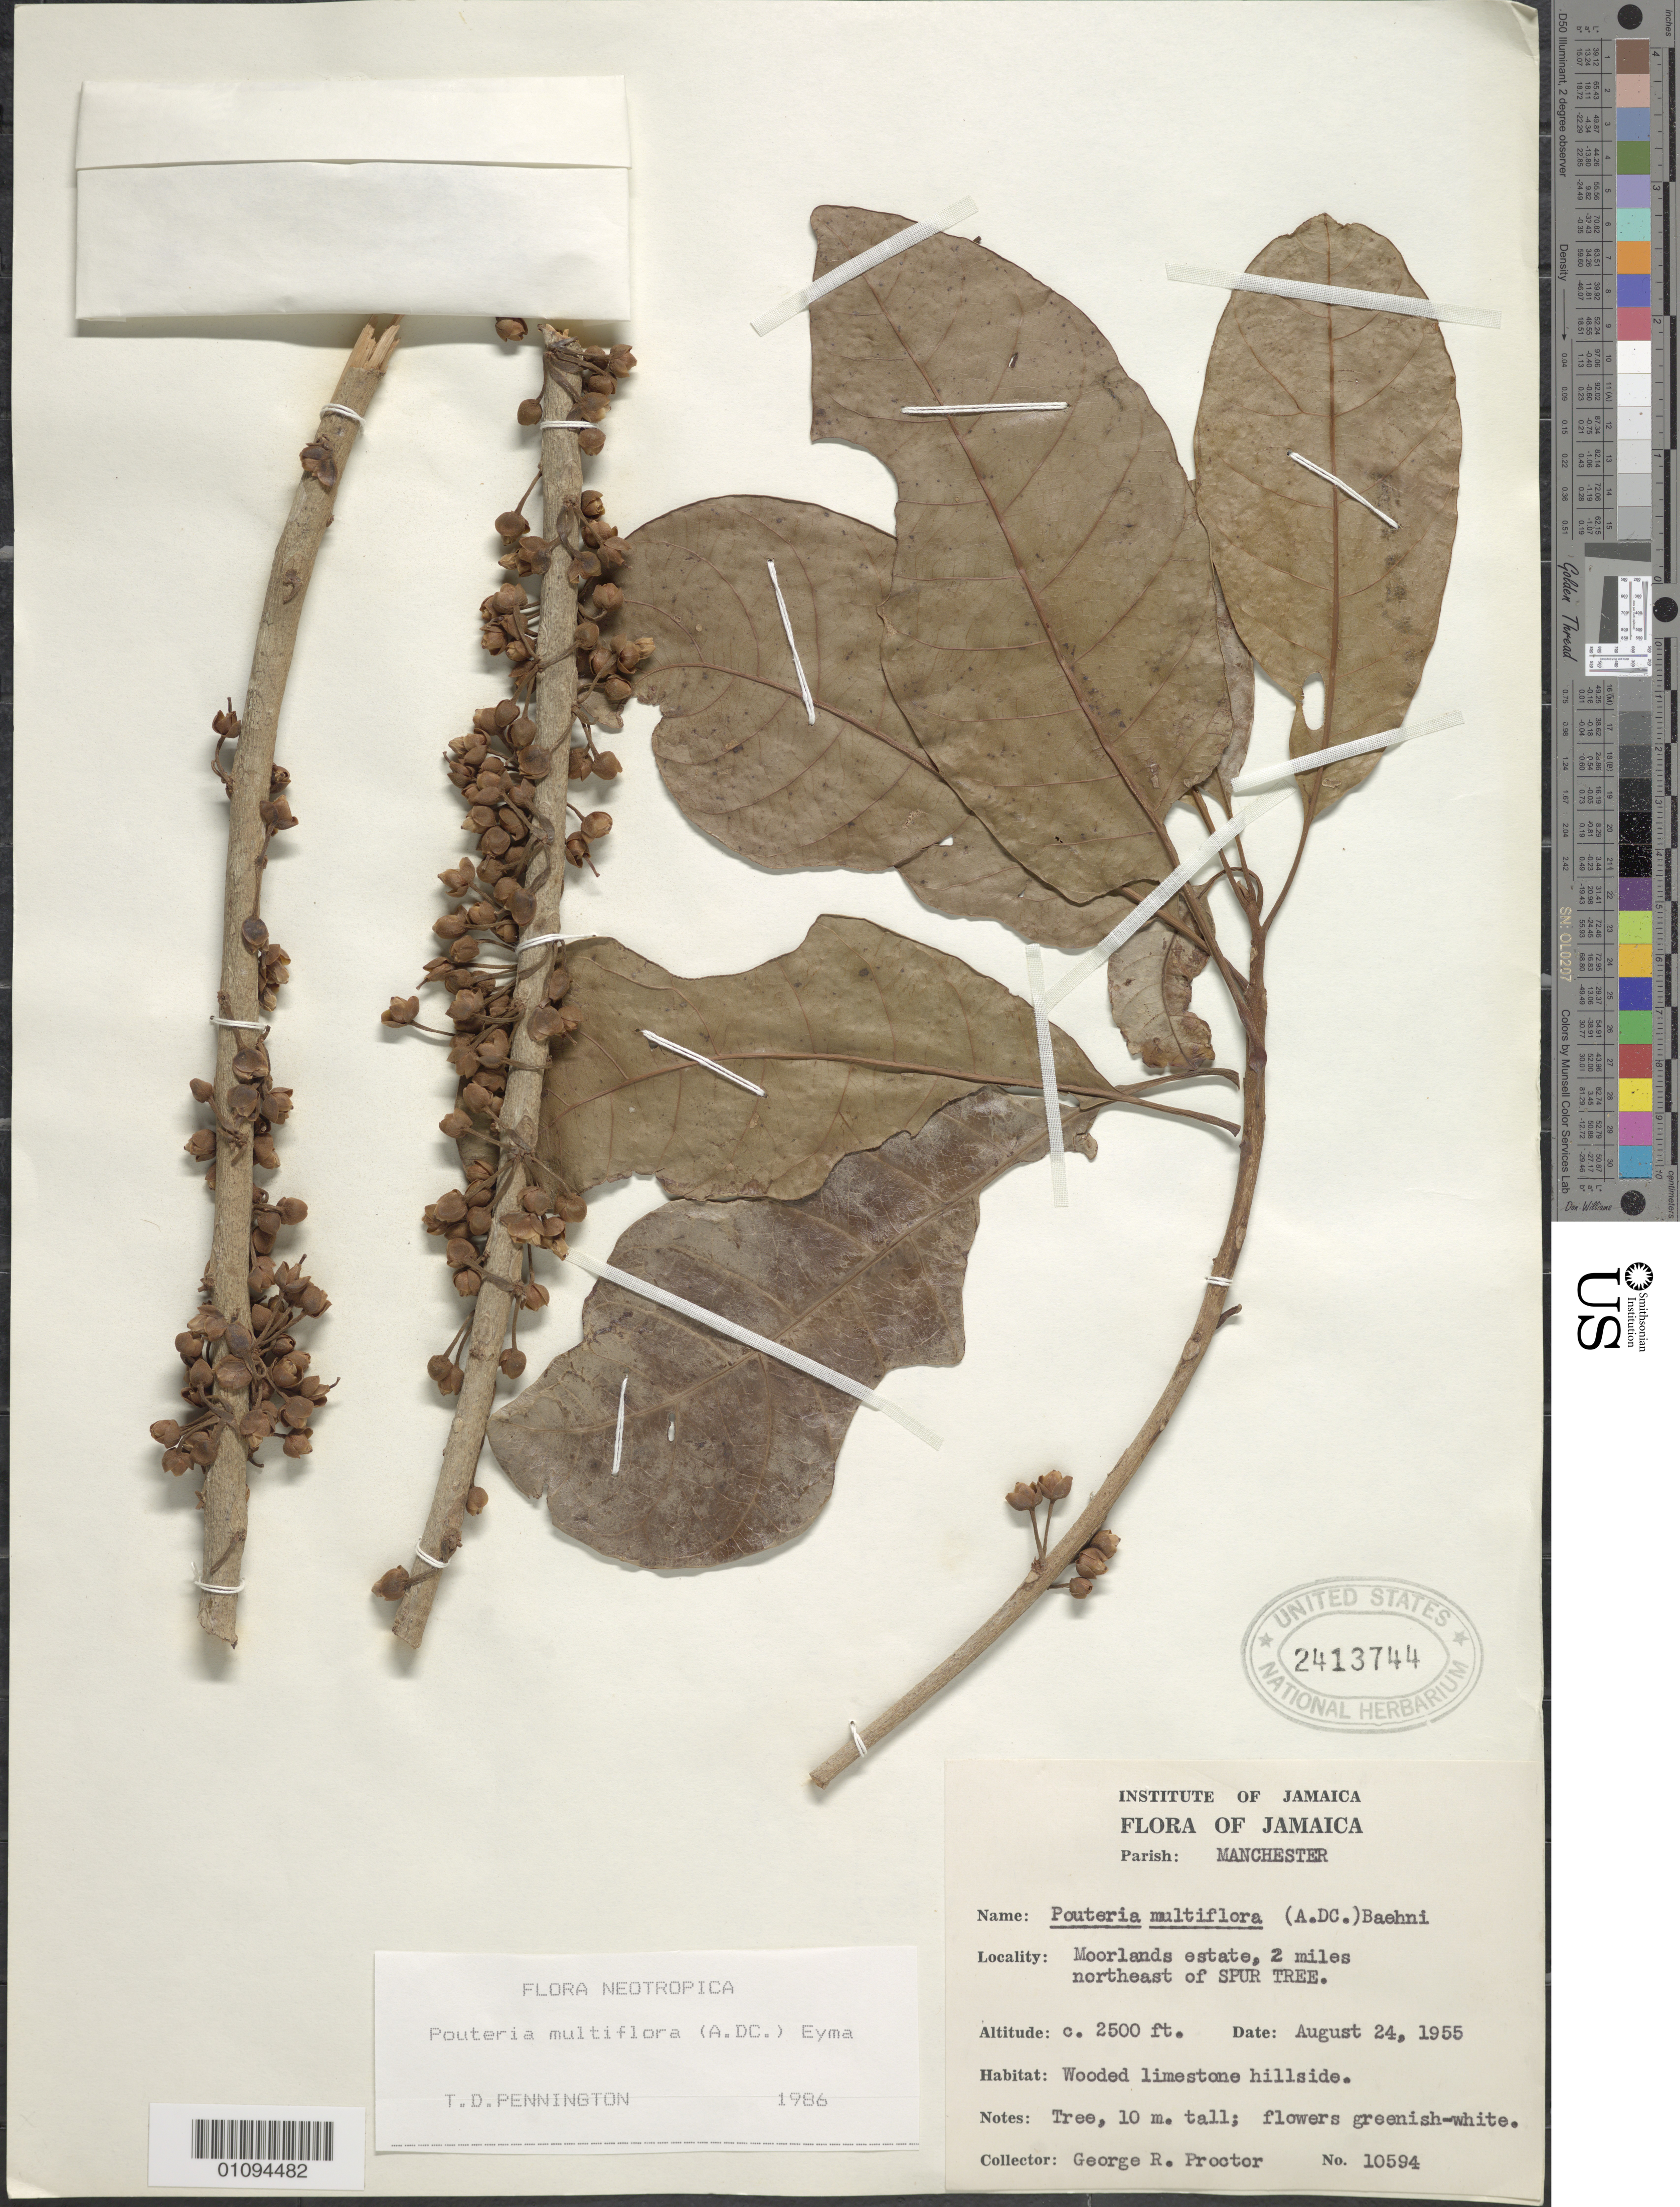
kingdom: Plantae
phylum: Tracheophyta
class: Magnoliopsida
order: Ericales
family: Sapotaceae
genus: Pouteria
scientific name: Pouteria multiflora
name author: (A. DC.) Eyma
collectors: G. R. Proctor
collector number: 10594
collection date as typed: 24 Aug 1955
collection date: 1955-08-24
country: Jamaica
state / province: Manchester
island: Jamaica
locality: Moorlands Estate, 2 miles NE of Spur Tree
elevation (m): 762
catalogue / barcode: US 2413744